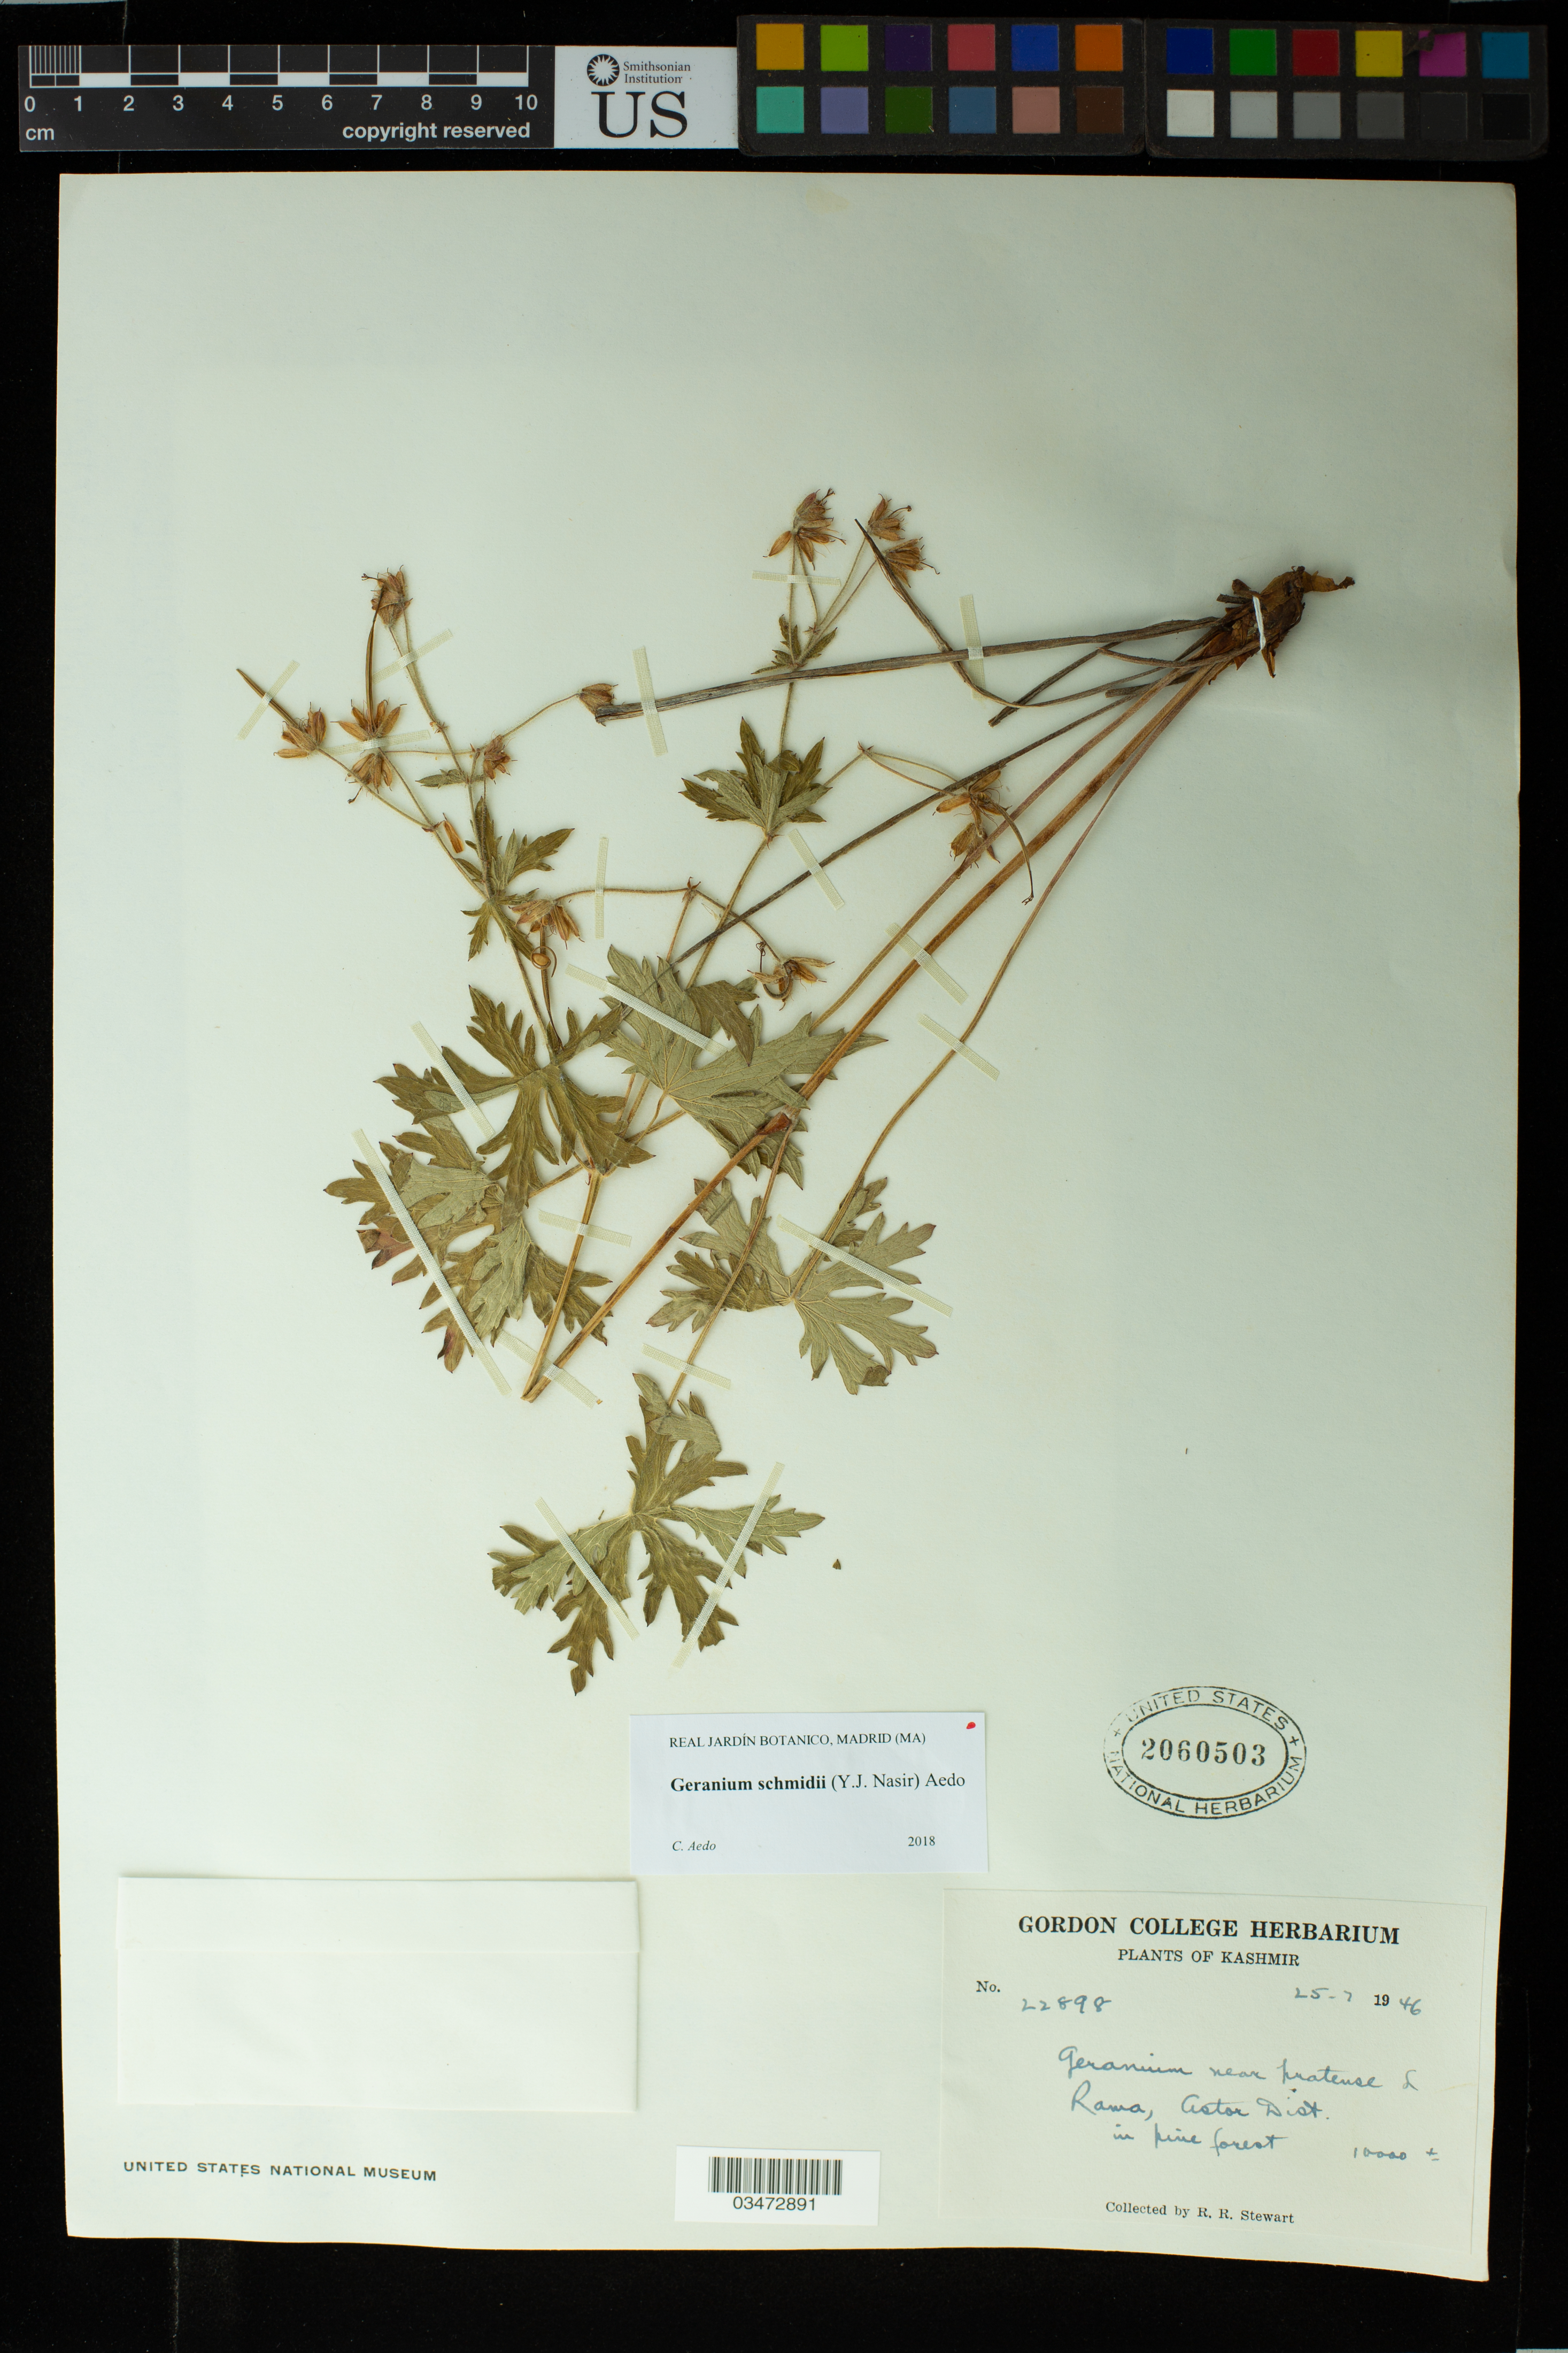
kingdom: Plantae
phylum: Tracheophyta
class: Magnoliopsida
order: Geraniales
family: Geraniaceae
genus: Geranium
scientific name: Geranium schmidii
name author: (Y.J. Nasir) Aedo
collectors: R. Stewart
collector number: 22898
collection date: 1946-07-25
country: Pakistan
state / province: Gilgit-Baltistan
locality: Kashmir, Rama, Astor Dist in pine forest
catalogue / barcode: US 2060503